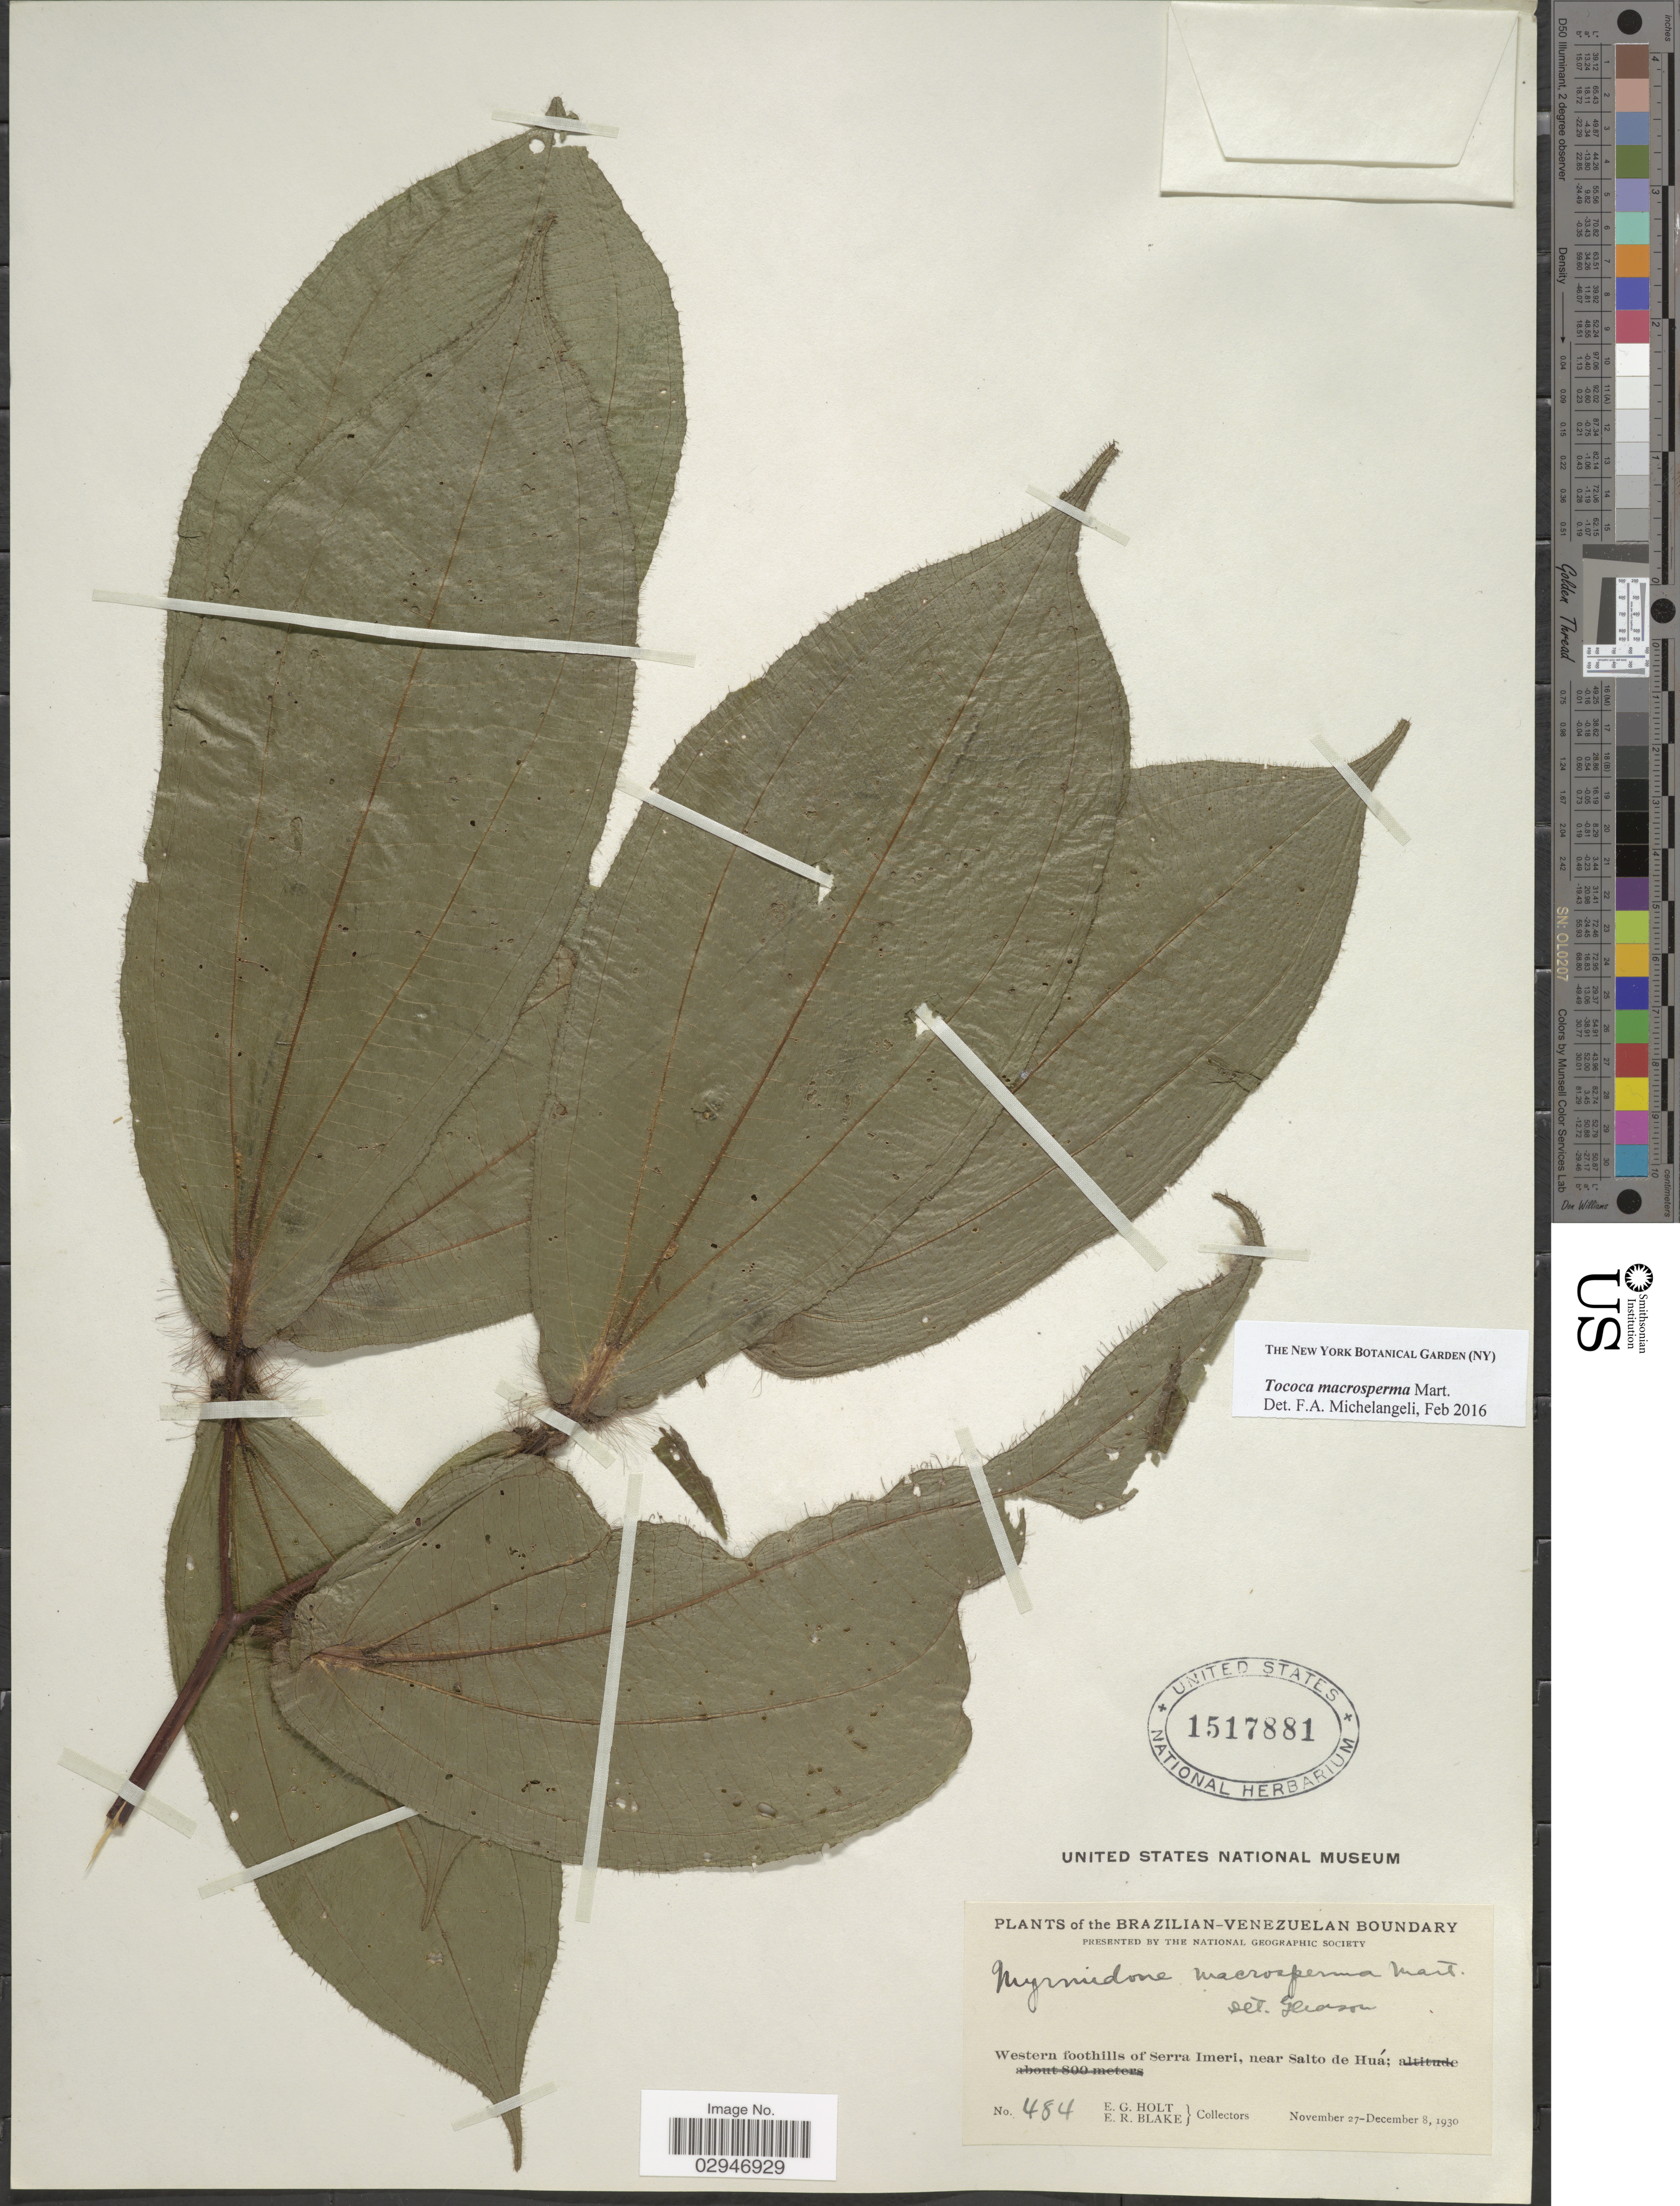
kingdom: Plantae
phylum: Tracheophyta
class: Magnoliopsida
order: Myrtales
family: Melastomataceae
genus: Tococa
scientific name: Tococa macrosperma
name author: Mart.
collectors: E. G. Holt & E. R. Blake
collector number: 484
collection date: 1930-11-27/1930-12-08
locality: Brazilian-Venezuelan Boundary. Western foothills of Serra Imeri, near Salto de Húa.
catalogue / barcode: US 1517881